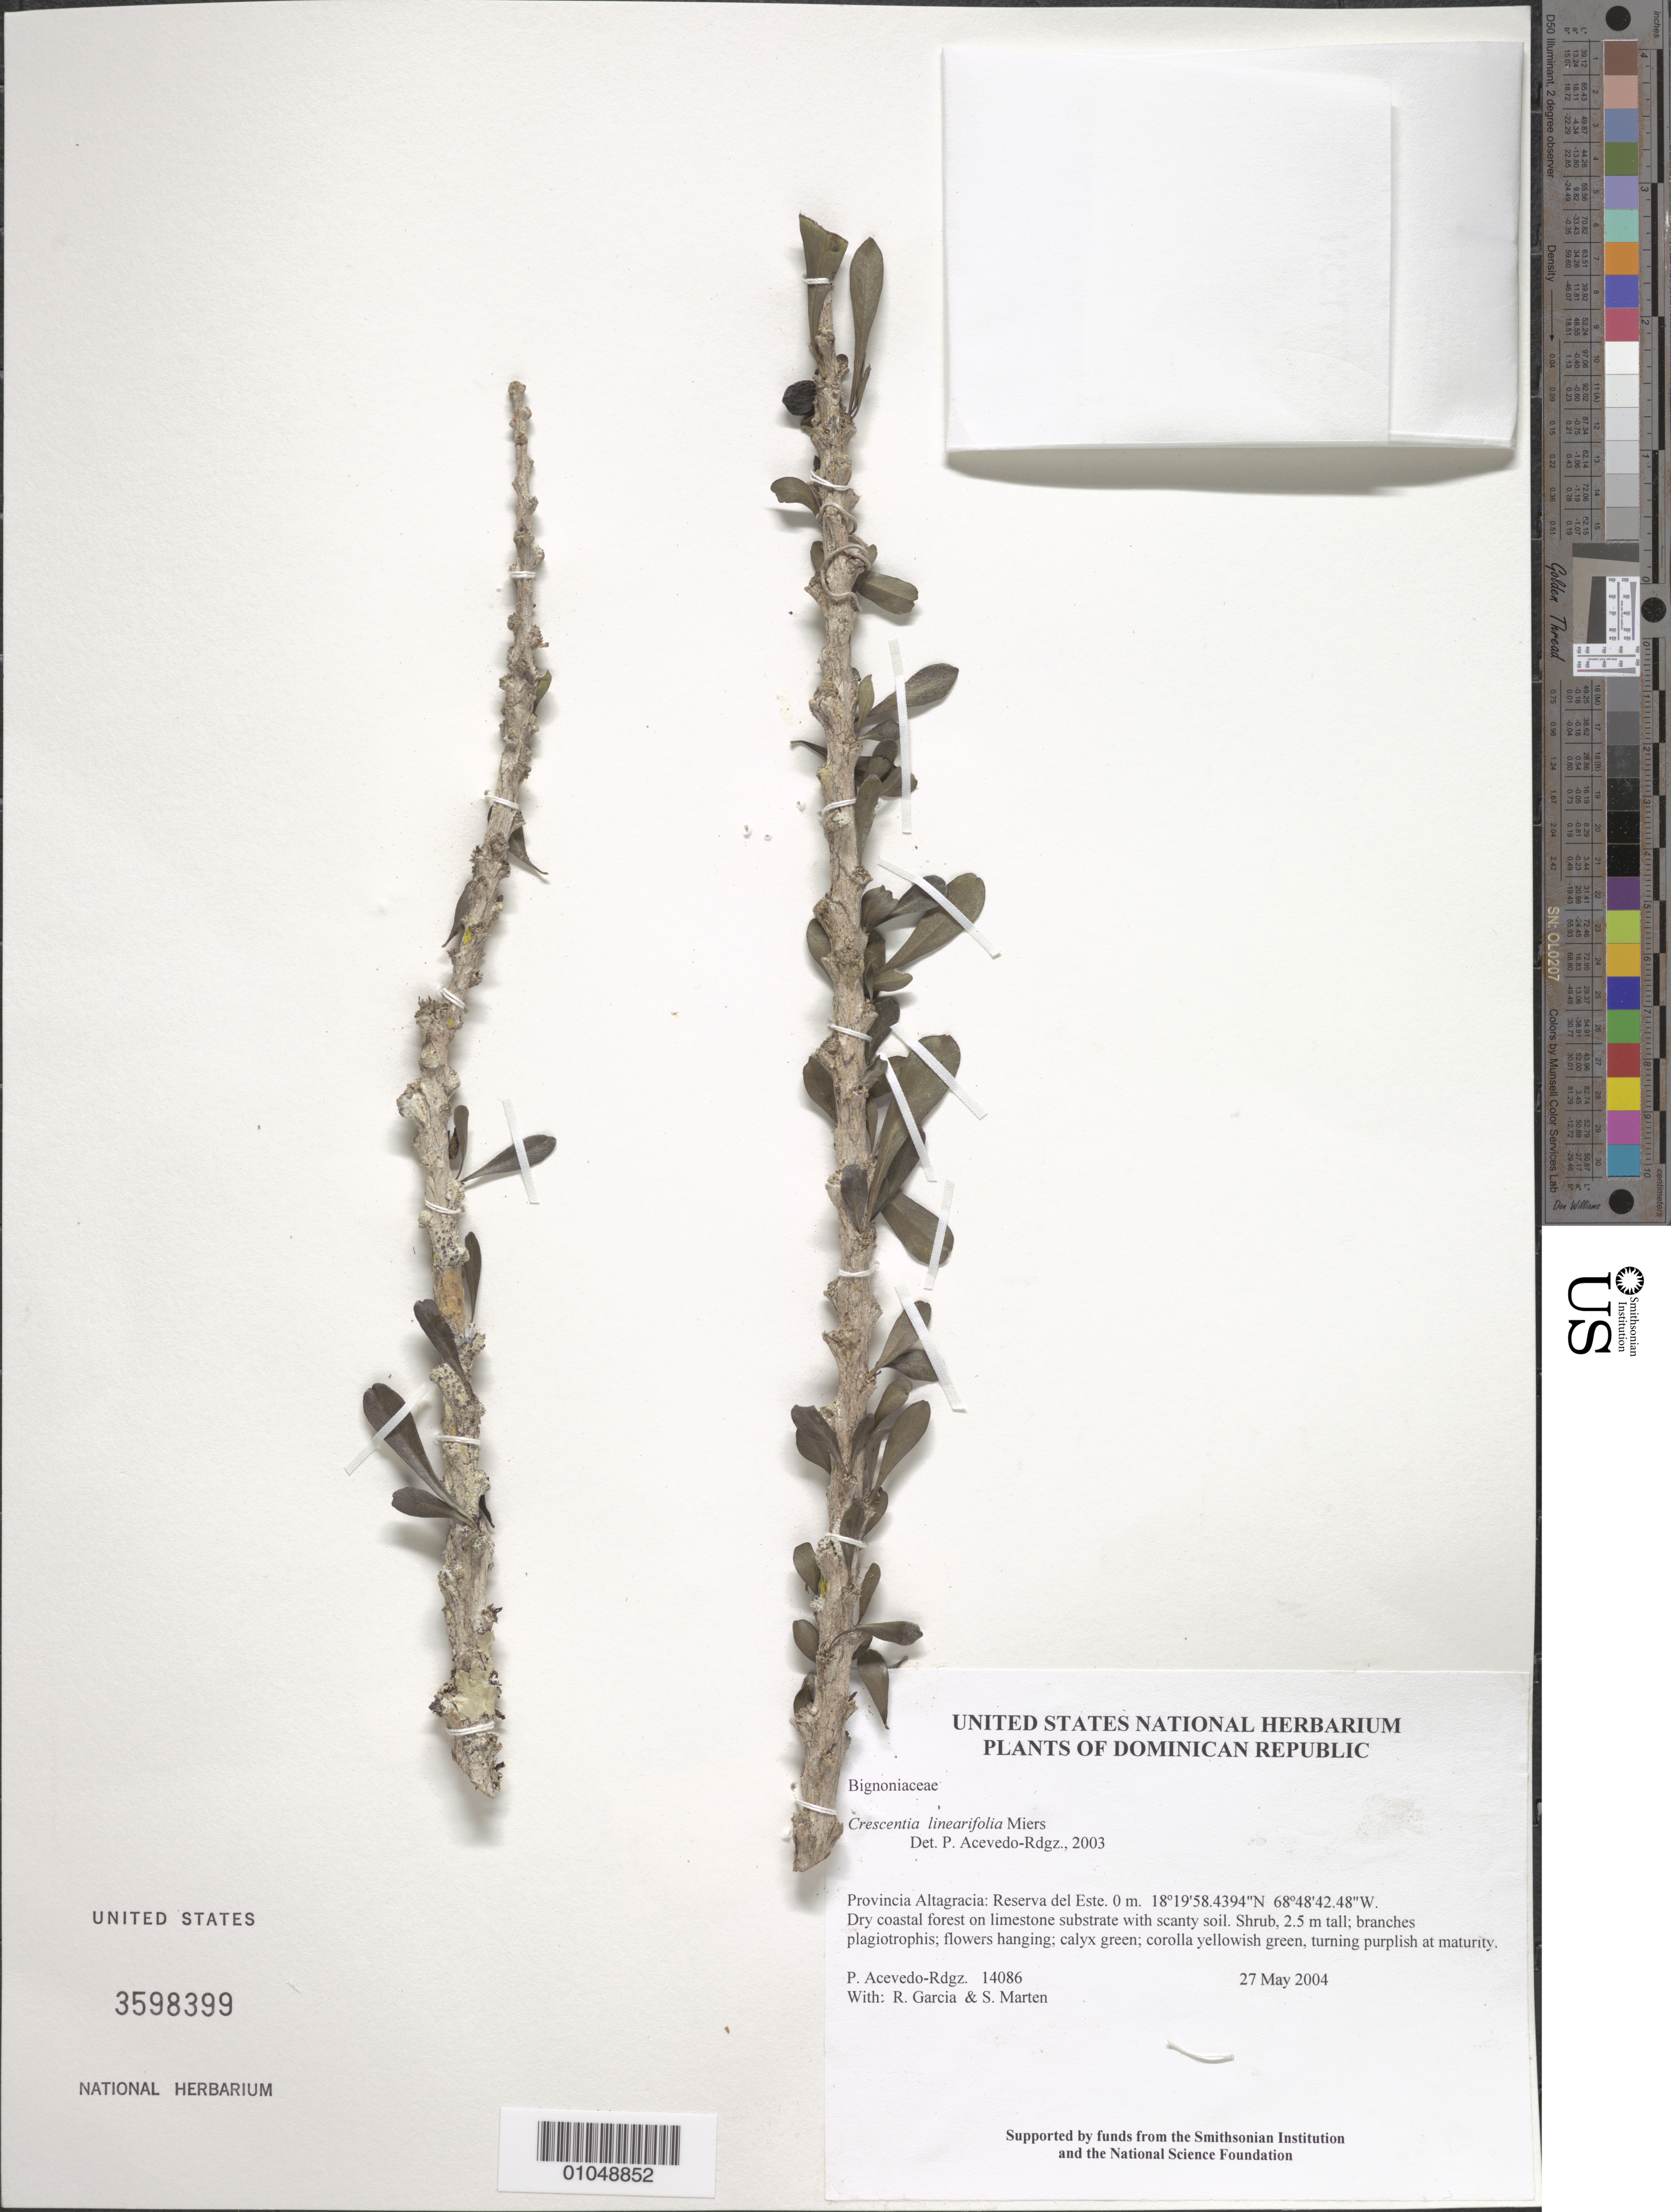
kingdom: Plantae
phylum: Tracheophyta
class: Magnoliopsida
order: Lamiales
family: Bignoniaceae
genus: Crescentia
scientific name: Crescentia linearifolia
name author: Miers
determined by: Acevedo-Rodríguez, P., (BOT), Smithsonian Institution - National Museum of Natural History (UNITED STATES)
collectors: P. Acevedo-Rodr., R. G. García & S. Marten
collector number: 14086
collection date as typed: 27 May 2004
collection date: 2004-05-27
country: Dominican Republic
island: Hispaniola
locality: Provincia Altagracia: Reserva del Este.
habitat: Dry coastal forest on limestone substrate with scanty soil.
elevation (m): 0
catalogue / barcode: US 3598399